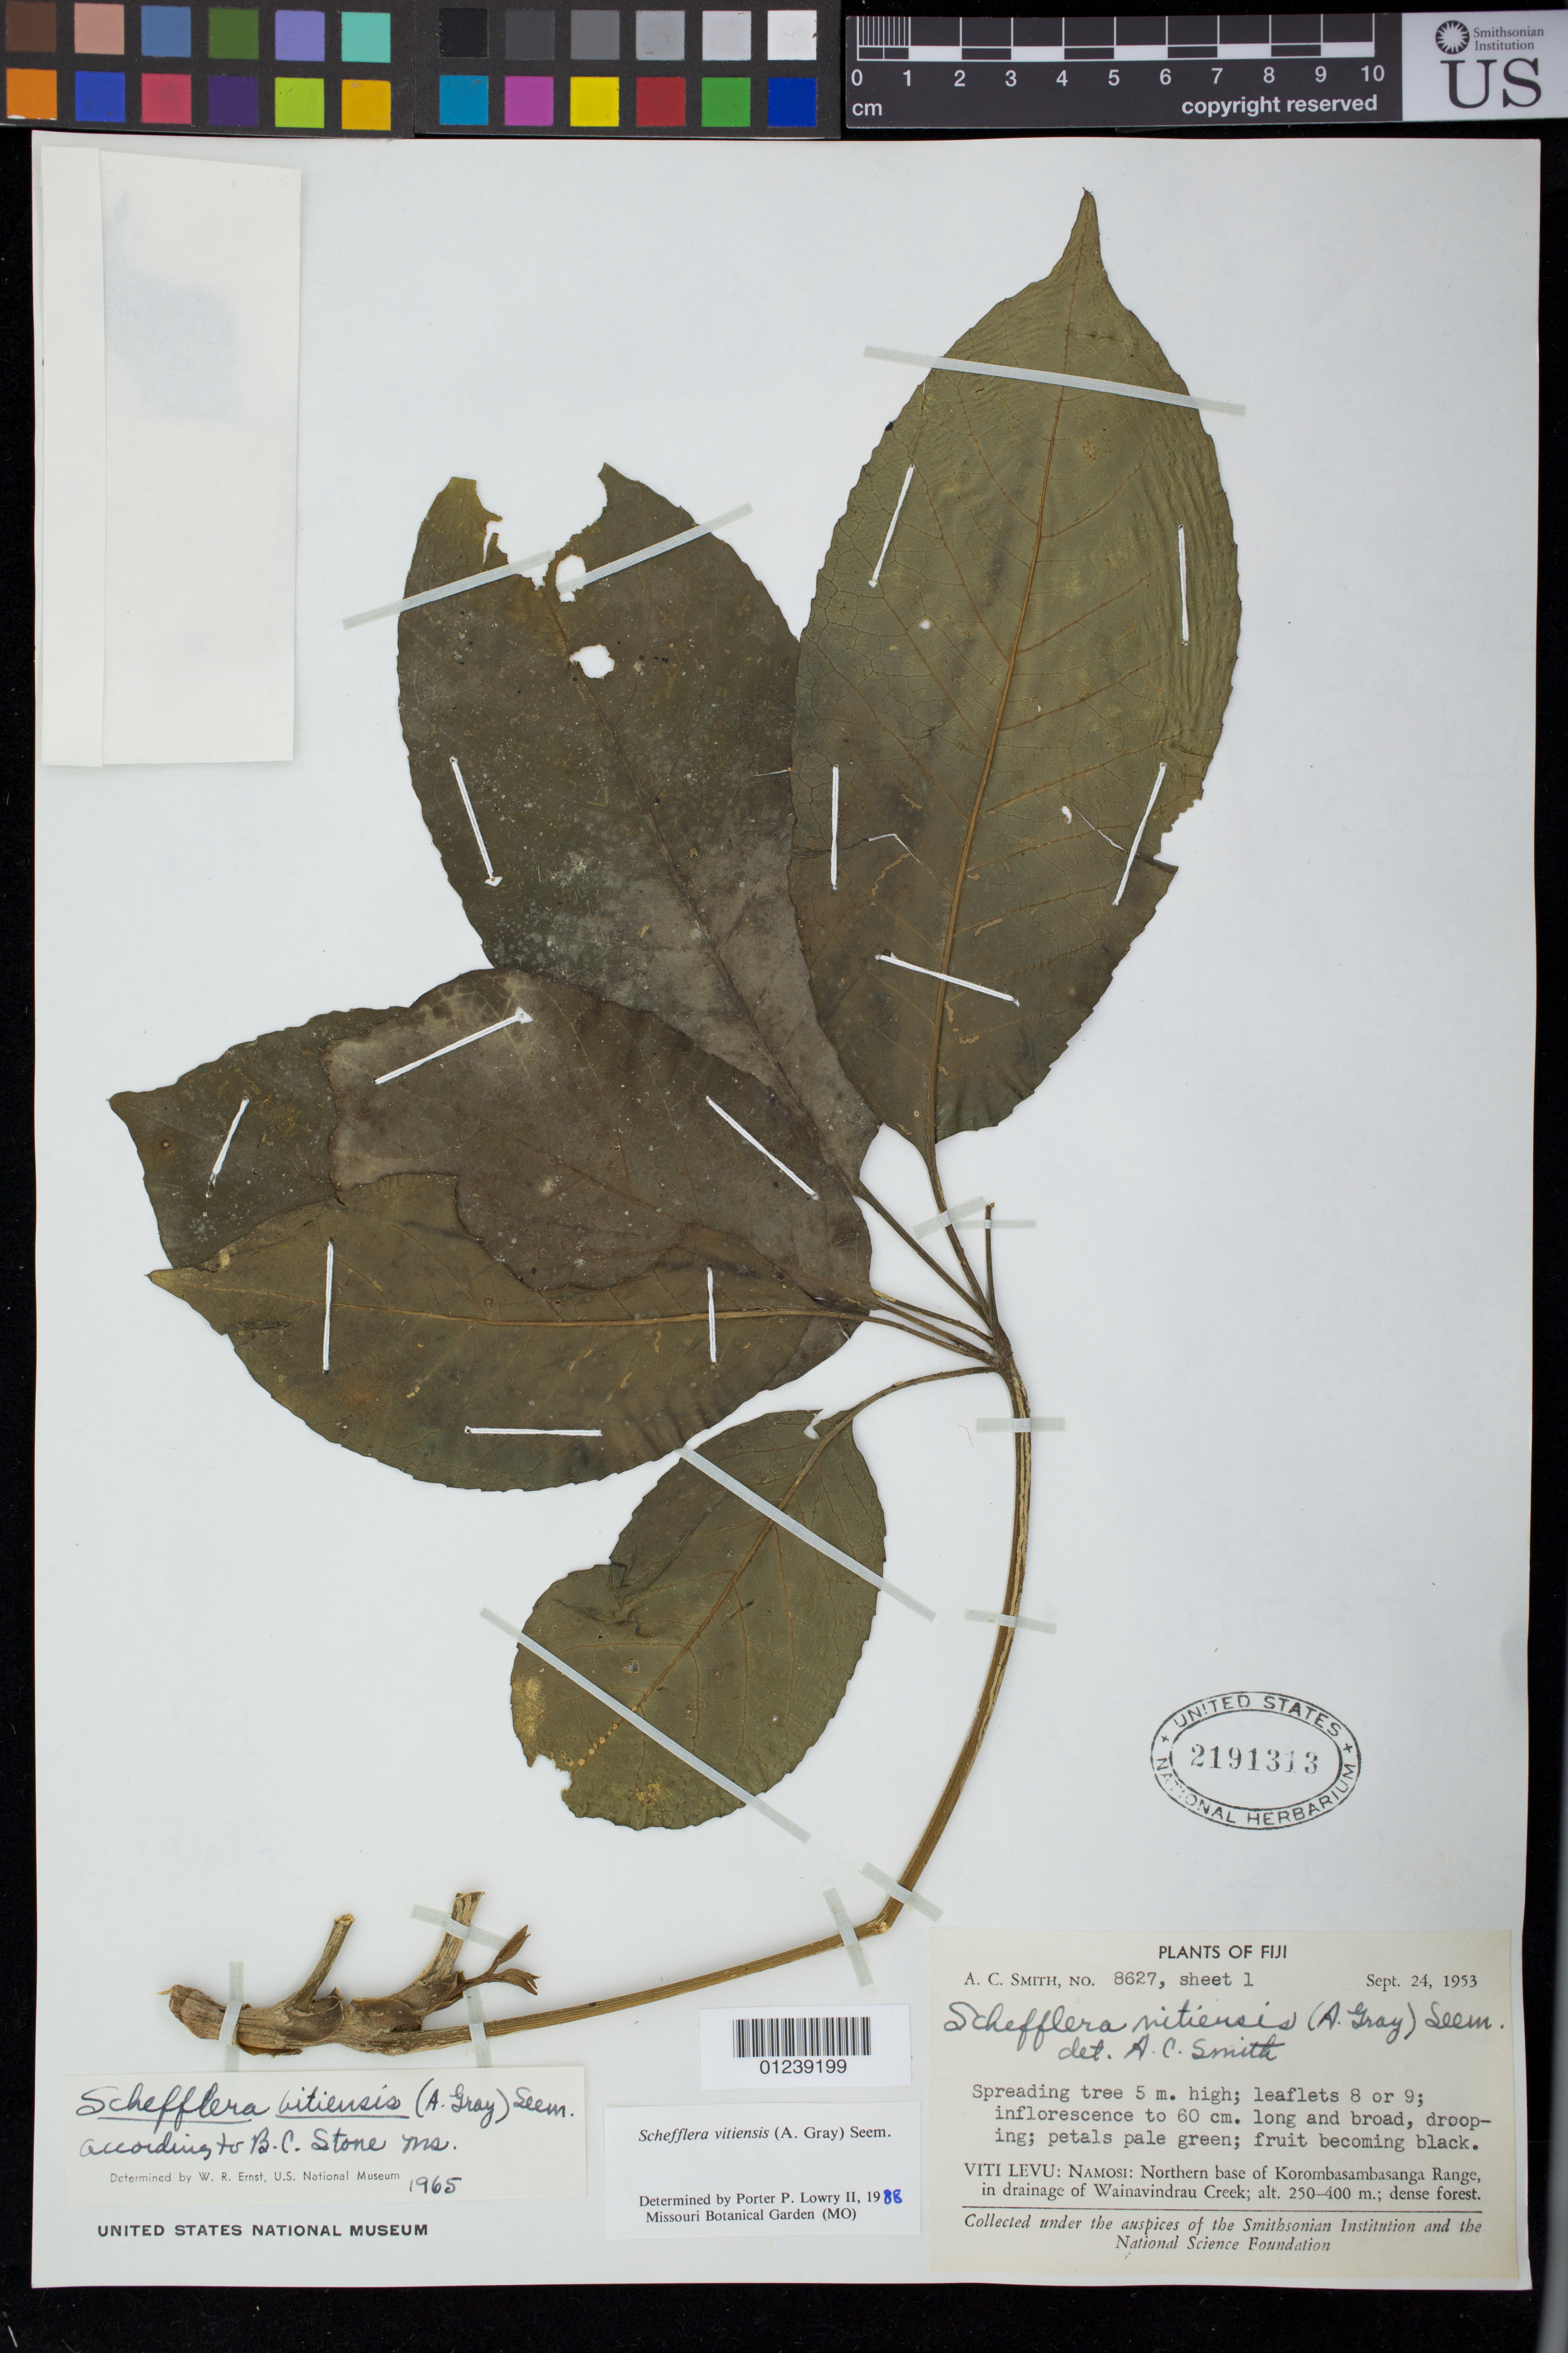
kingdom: Plantae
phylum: Tracheophyta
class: Magnoliopsida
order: Apiales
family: Araliaceae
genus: Schefflera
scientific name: Schefflera vitiensis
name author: (A. Gray) Seem.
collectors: A. C. Smith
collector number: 8627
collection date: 1953-09-24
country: Fiji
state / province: Central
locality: Viti Levu: Namosi: Northern base of Korombasambasanga Range, in drainage of Wainavindrau Creek.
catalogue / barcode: US 2191313